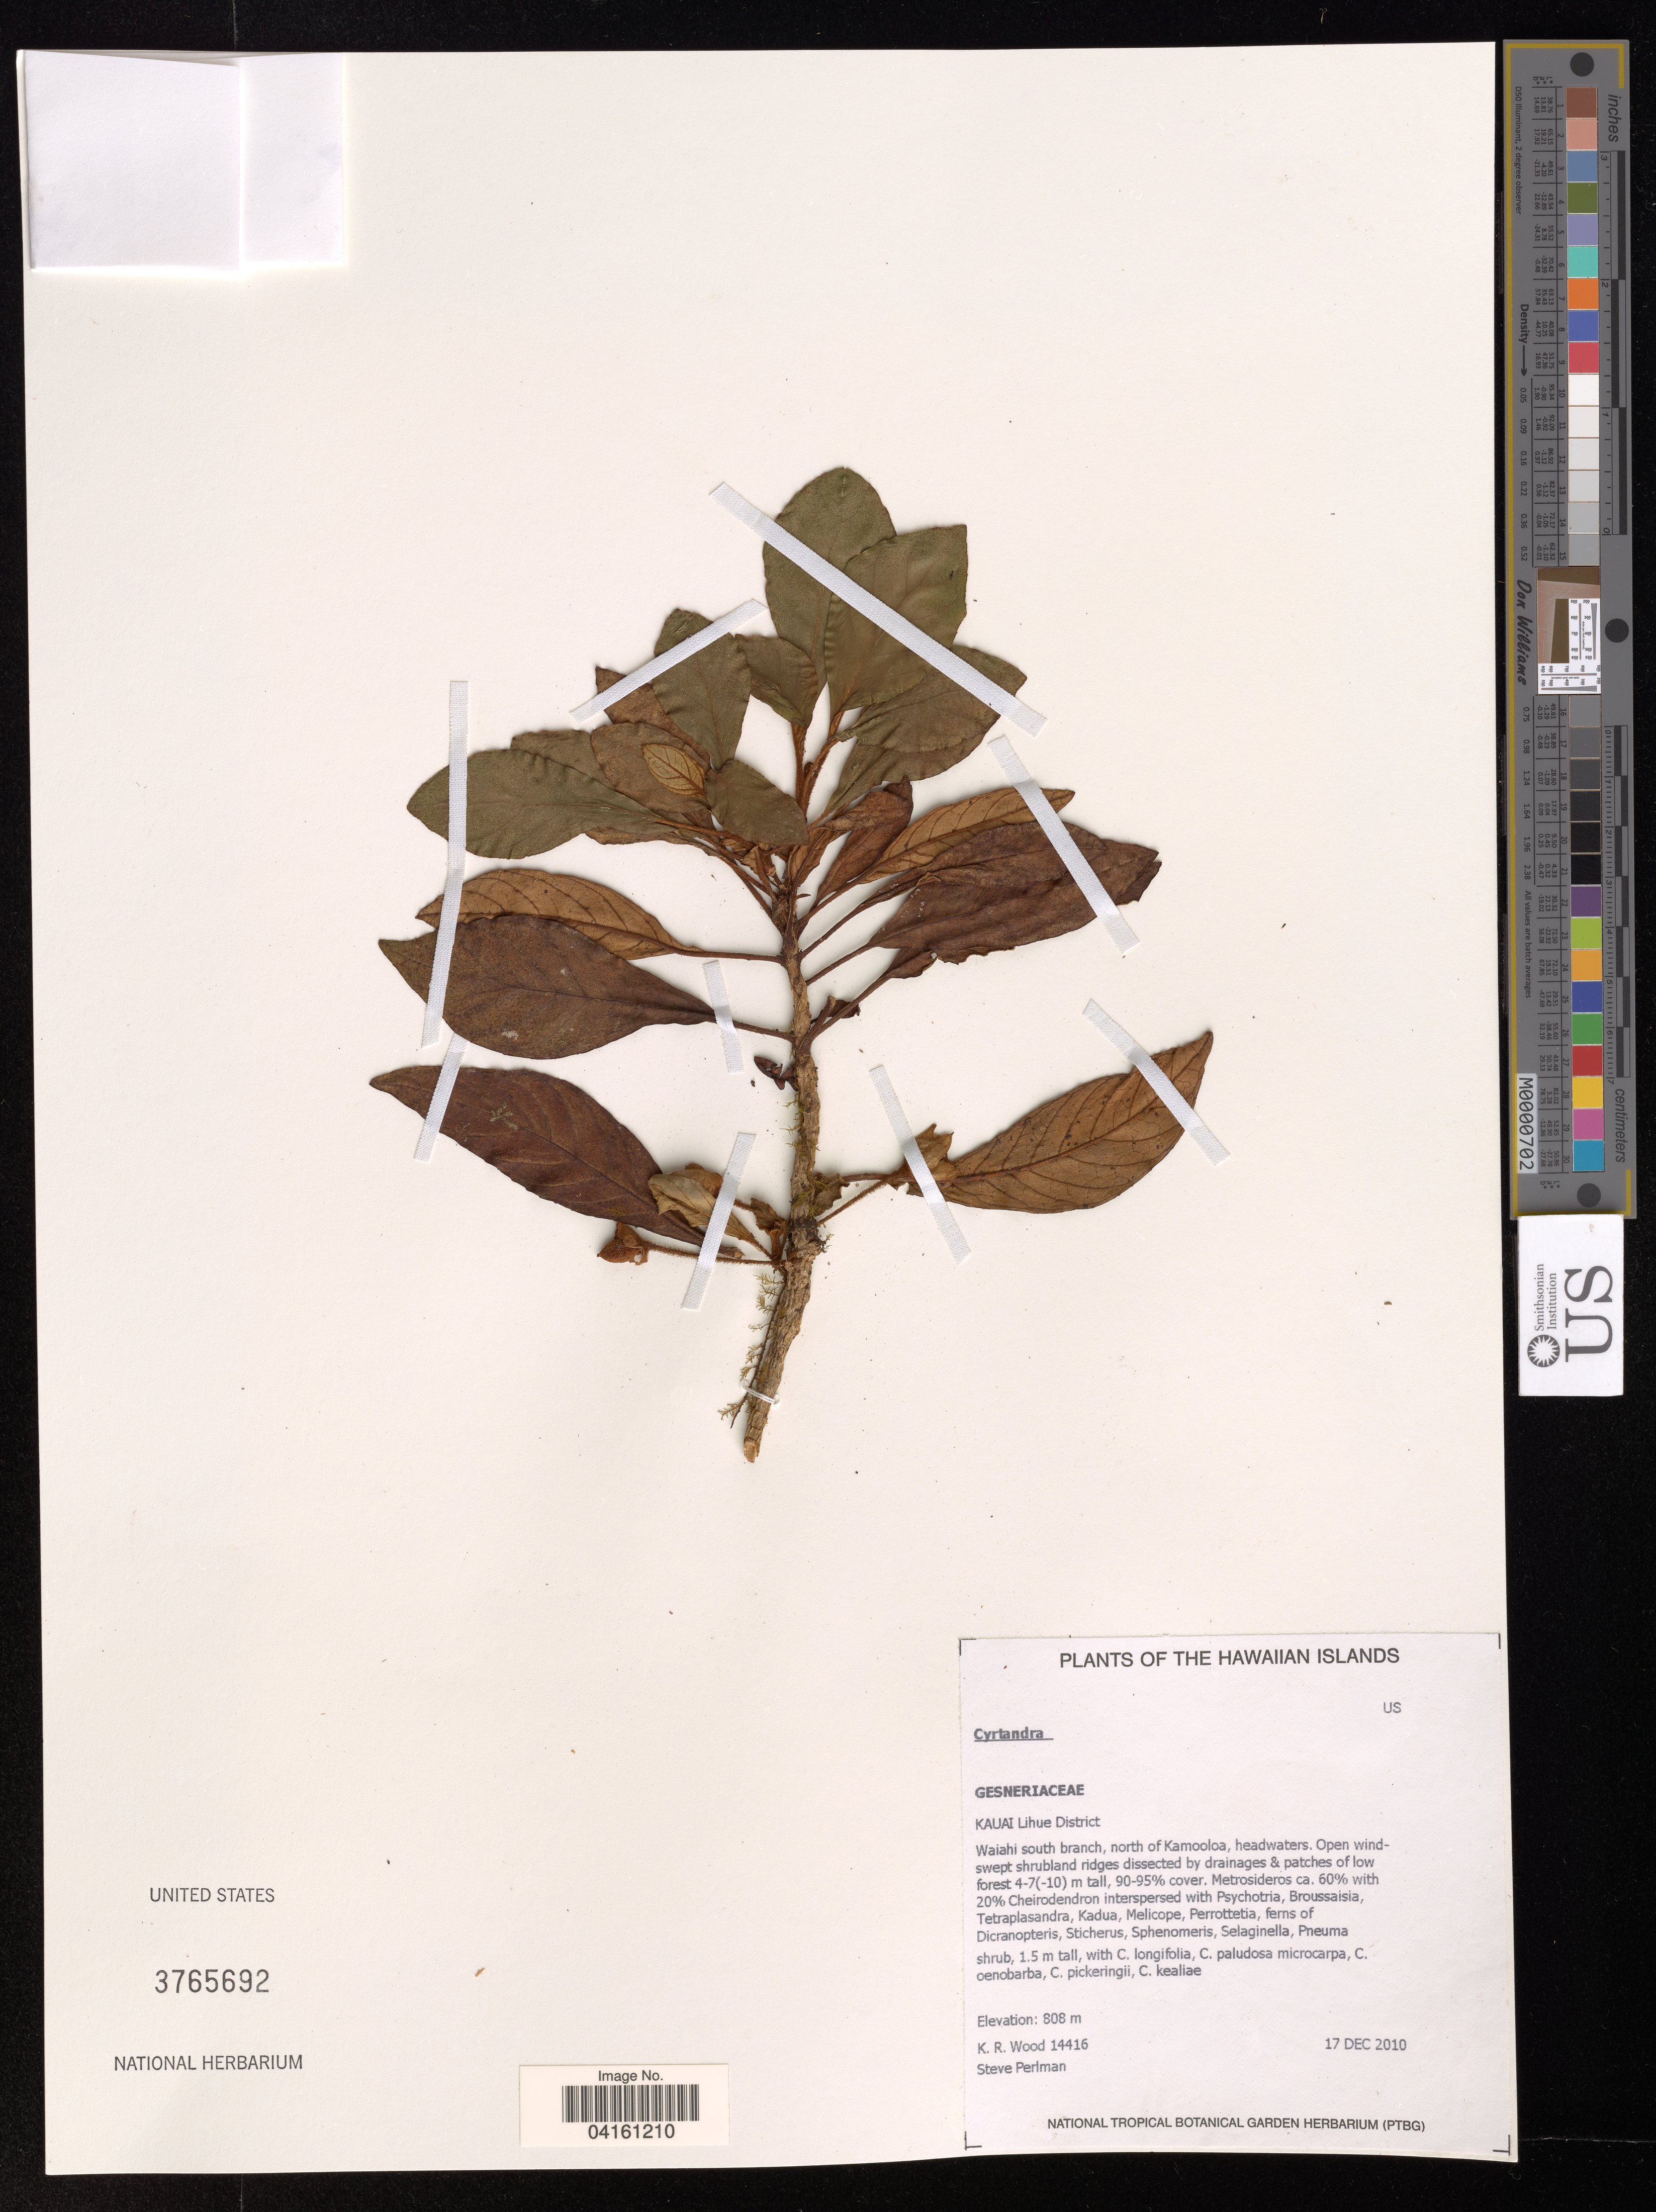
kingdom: Plantae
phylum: Tracheophyta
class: Magnoliopsida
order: Lamiales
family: Gesneriaceae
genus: Cyrtandra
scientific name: Cyrtandra sp.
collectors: K. R. Wood & S. Perlman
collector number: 14416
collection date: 2010-12-17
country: United States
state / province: Hawaii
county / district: Kauai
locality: The Hawaiian Islands. Kauai Lihue District. Waiahi south branch, north of Kamooloa, headwaters.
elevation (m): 808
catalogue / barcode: US 3765692